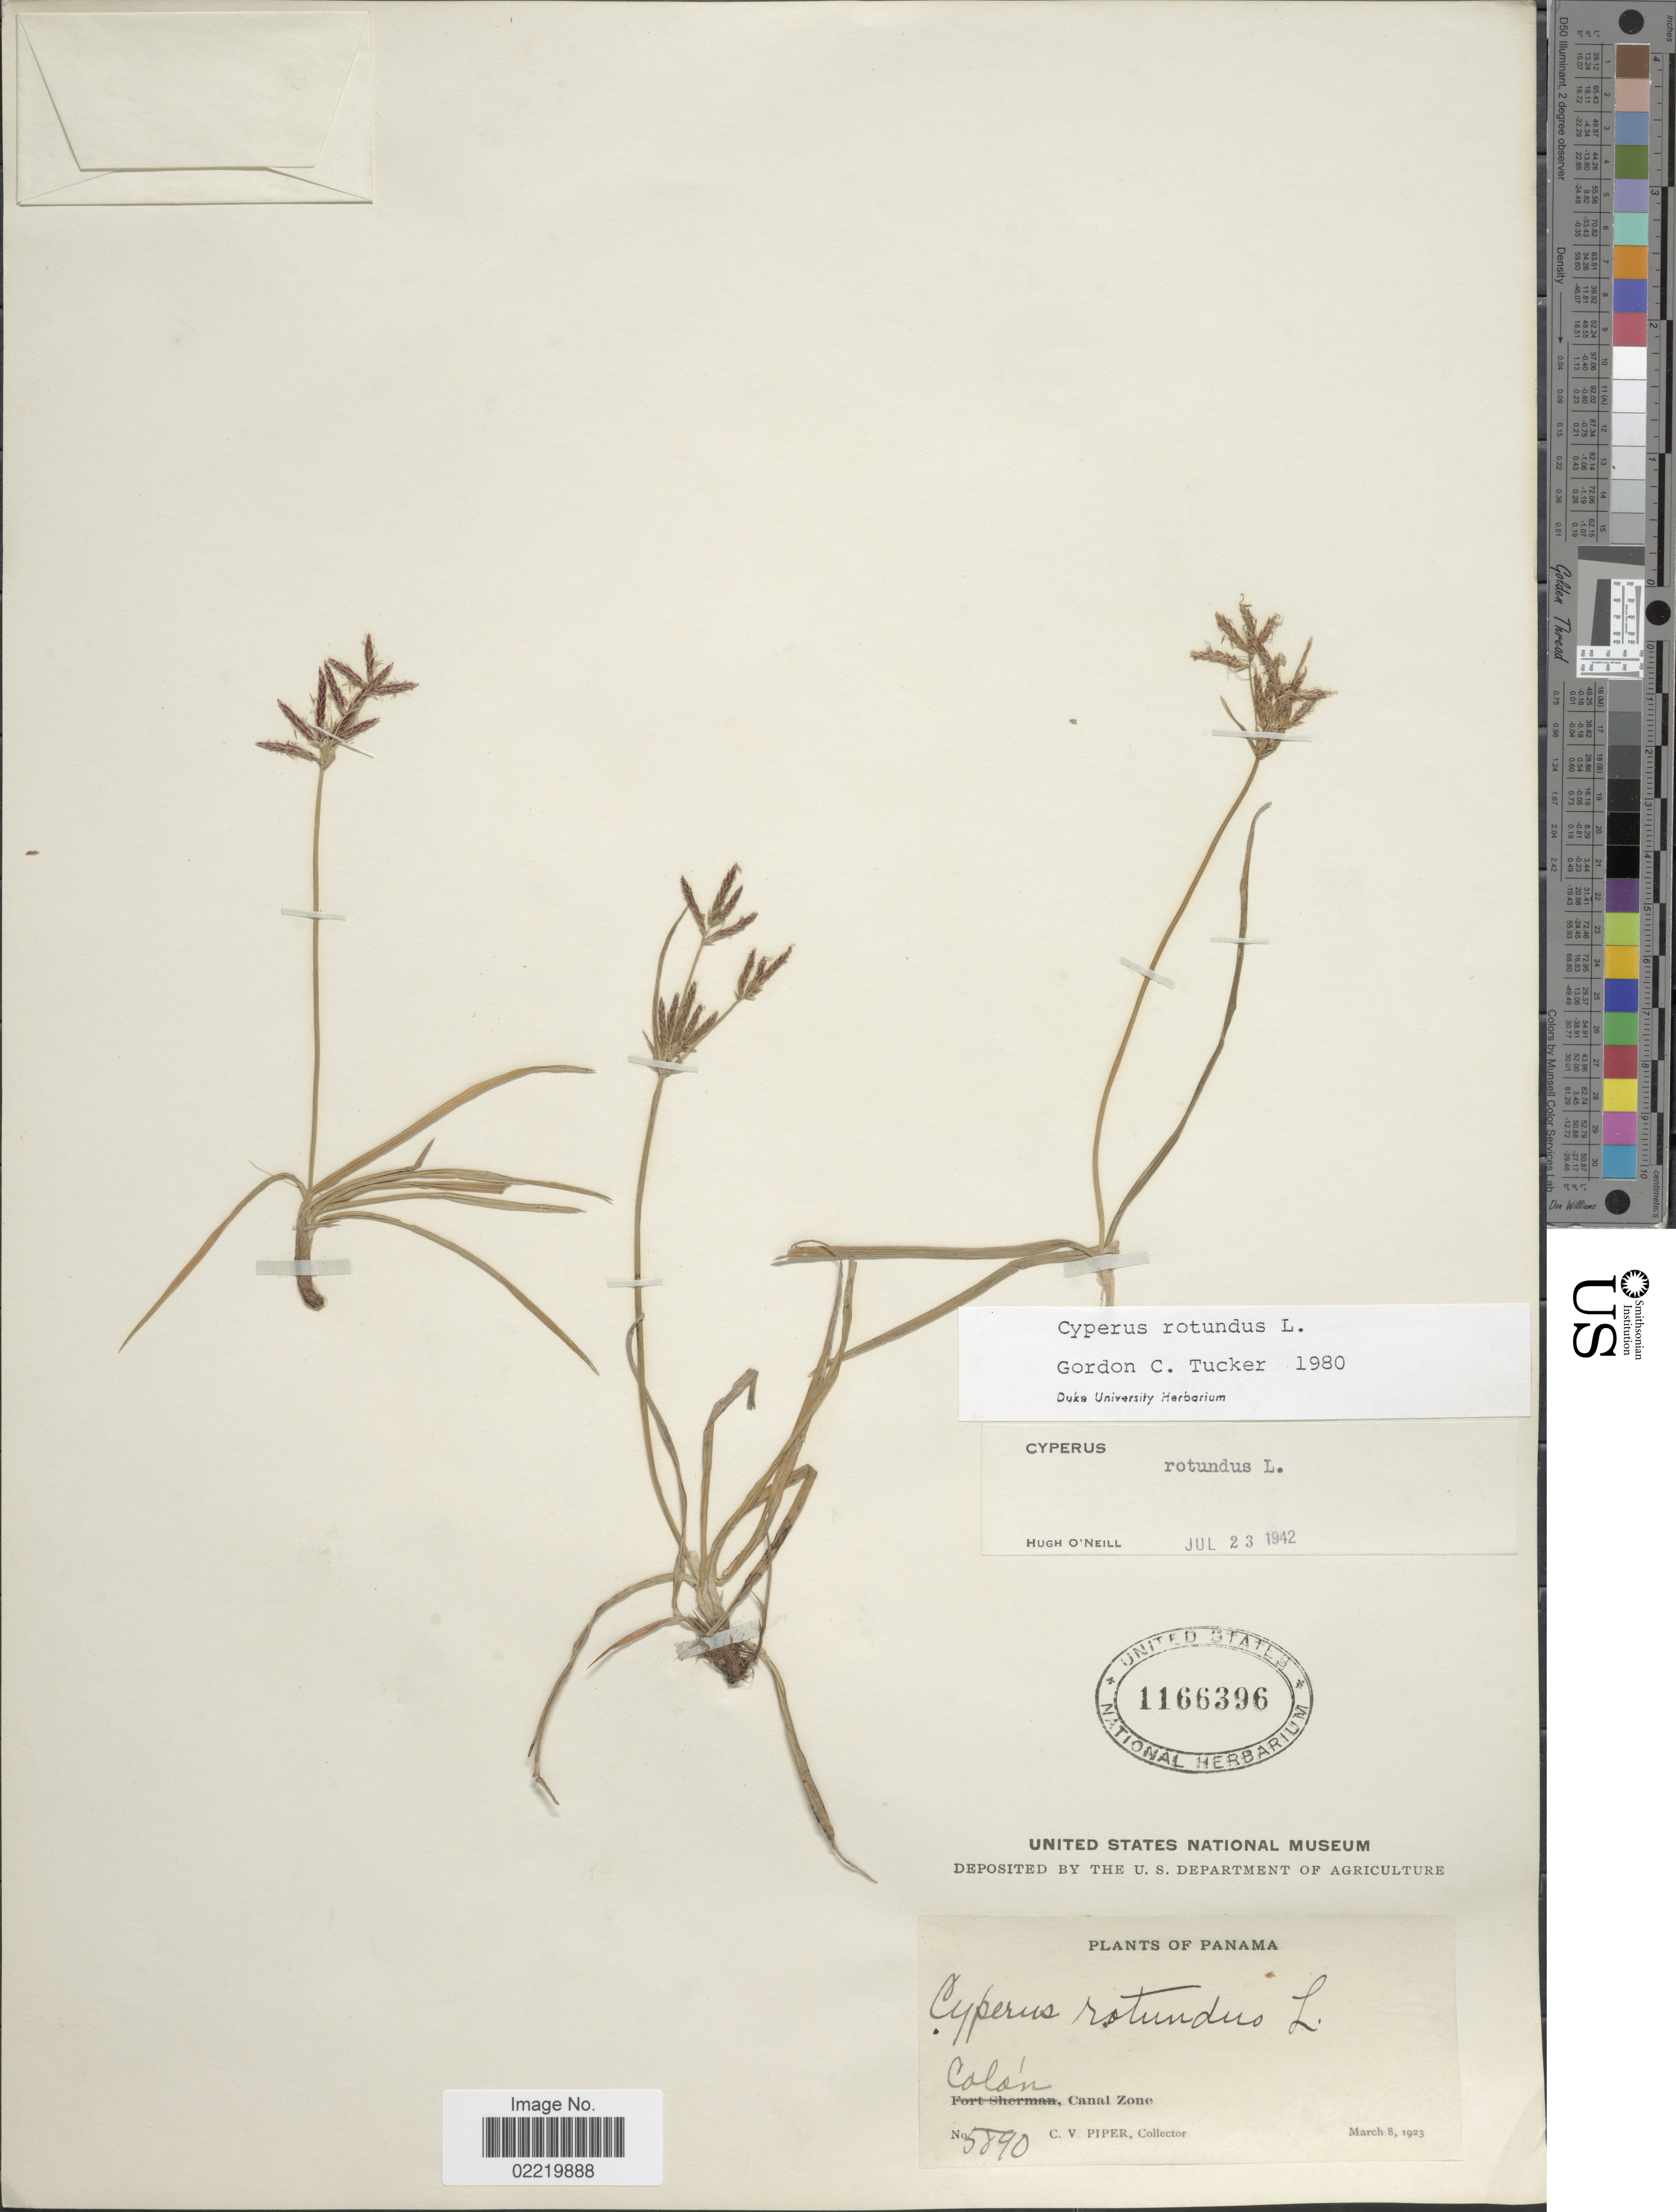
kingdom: Plantae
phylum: Tracheophyta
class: Liliopsida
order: Poales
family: Cyperaceae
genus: Cyperus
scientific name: Cyperus rotundus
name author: L.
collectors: C. V. Piper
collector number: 5890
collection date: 1923-03-08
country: Panama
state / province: Colón / Panamá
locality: Colon, Canal Zone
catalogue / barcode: US 1166396